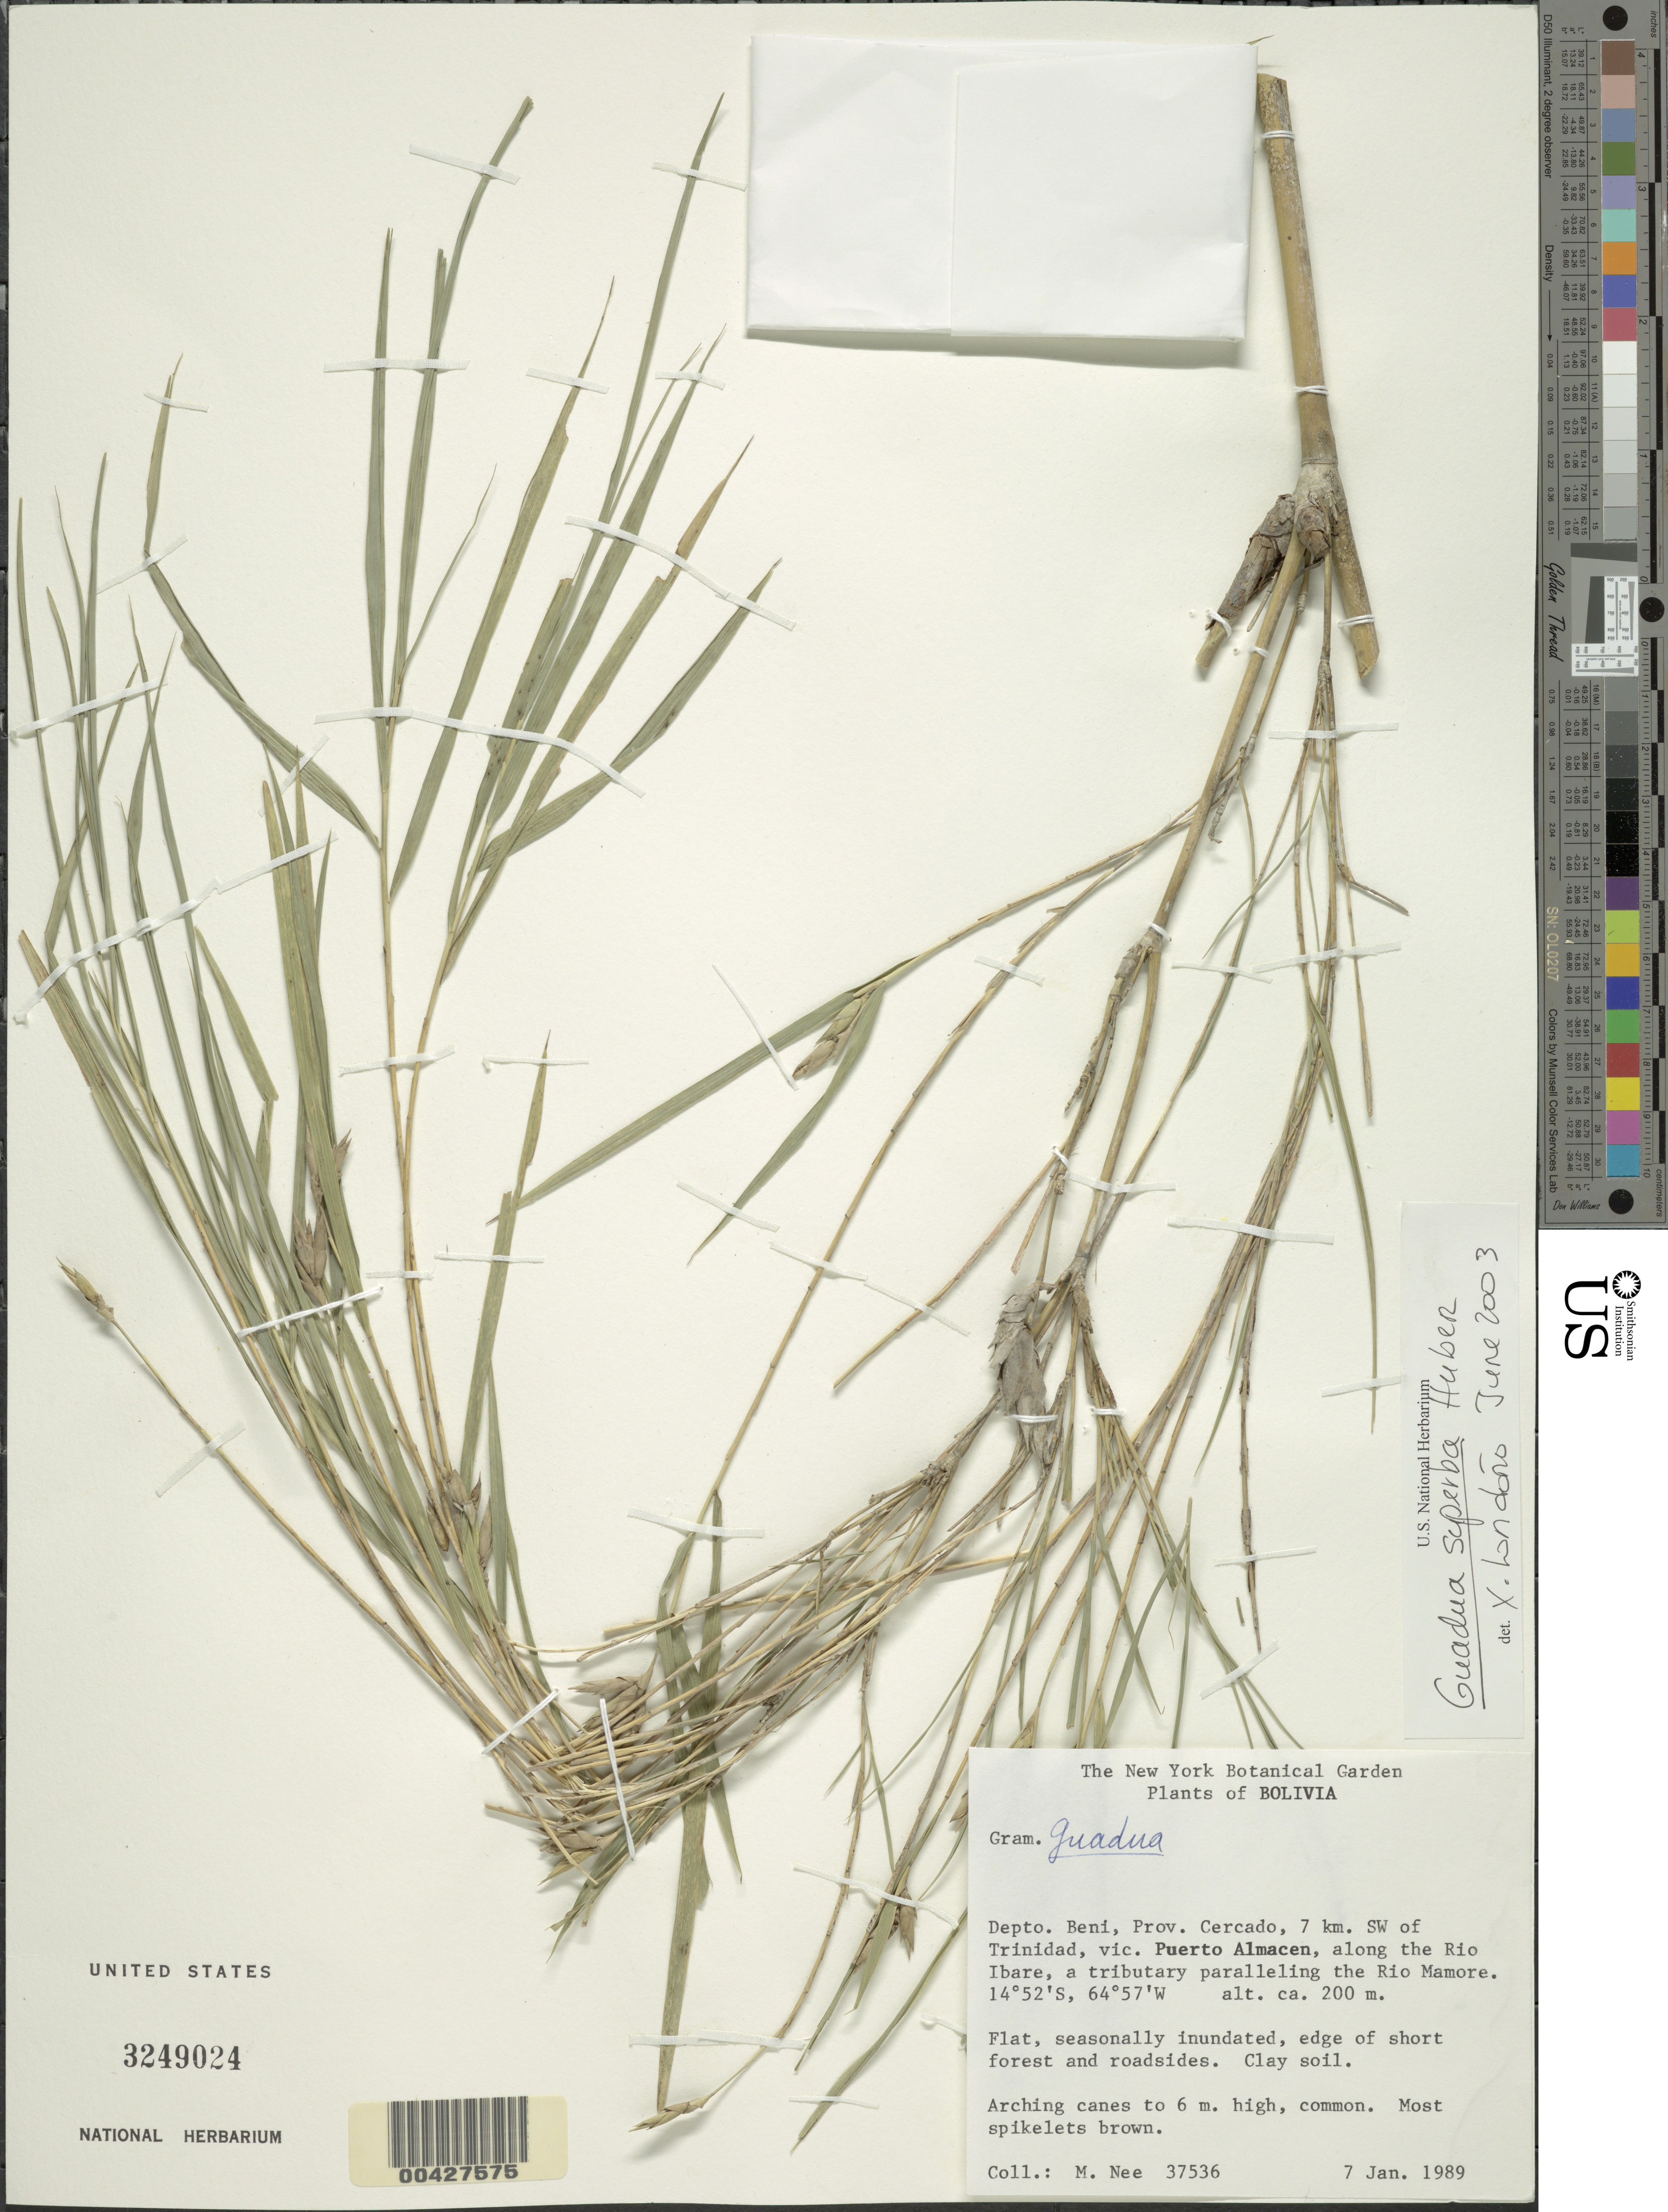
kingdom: Plantae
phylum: Tracheophyta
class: Liliopsida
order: Poales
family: Poaceae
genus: Guadua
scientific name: Guadua superba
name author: Huber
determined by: Londoño, X., (TULV), Jardin Botanico "Juan Maria Cespedes"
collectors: M. Nee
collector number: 37536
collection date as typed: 07 Jan 1989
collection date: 1989-01-07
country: Bolivia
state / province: Beni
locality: SW of Trinidad, Puerto Almacen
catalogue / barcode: US 3249024